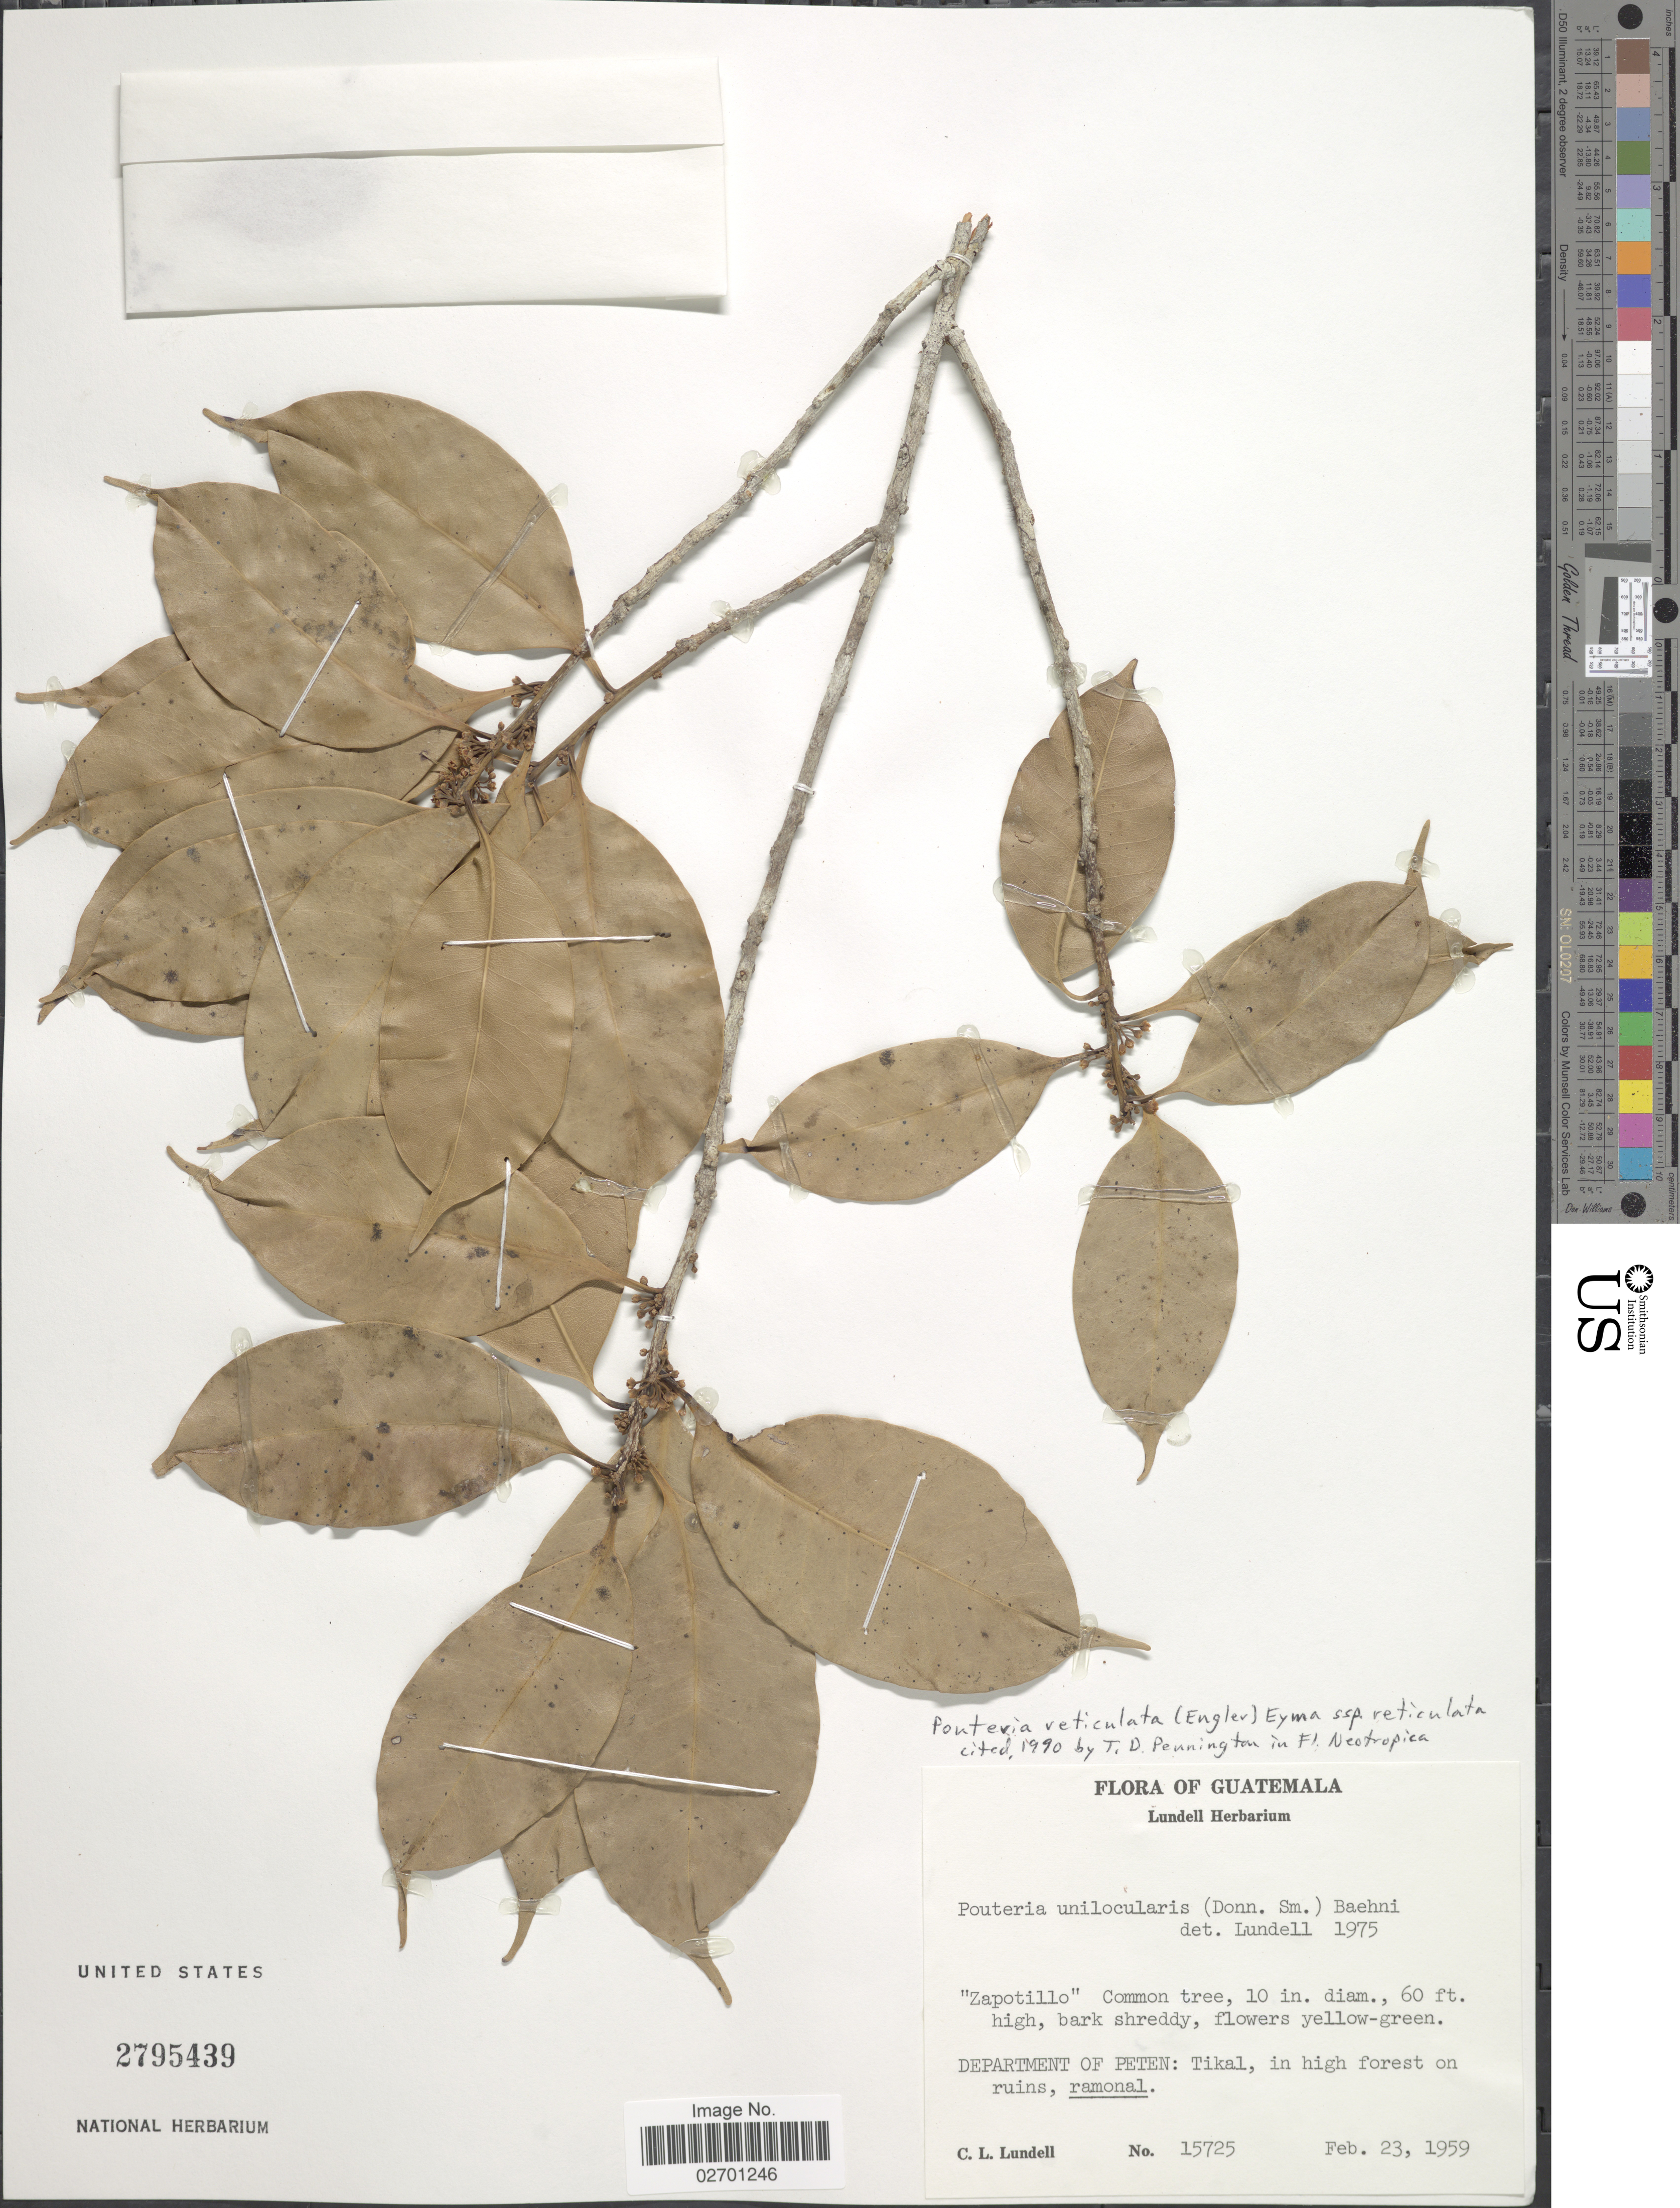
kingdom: Plantae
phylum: Tracheophyta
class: Magnoliopsida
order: Ericales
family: Sapotaceae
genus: Pouteria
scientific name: Pouteria reticulata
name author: (Engl.) Eyma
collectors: C. L. Lundell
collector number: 15725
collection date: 1959-02-23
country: Guatemala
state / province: El Petén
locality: Tikal, in high forest on ruins.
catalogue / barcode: US 2795439